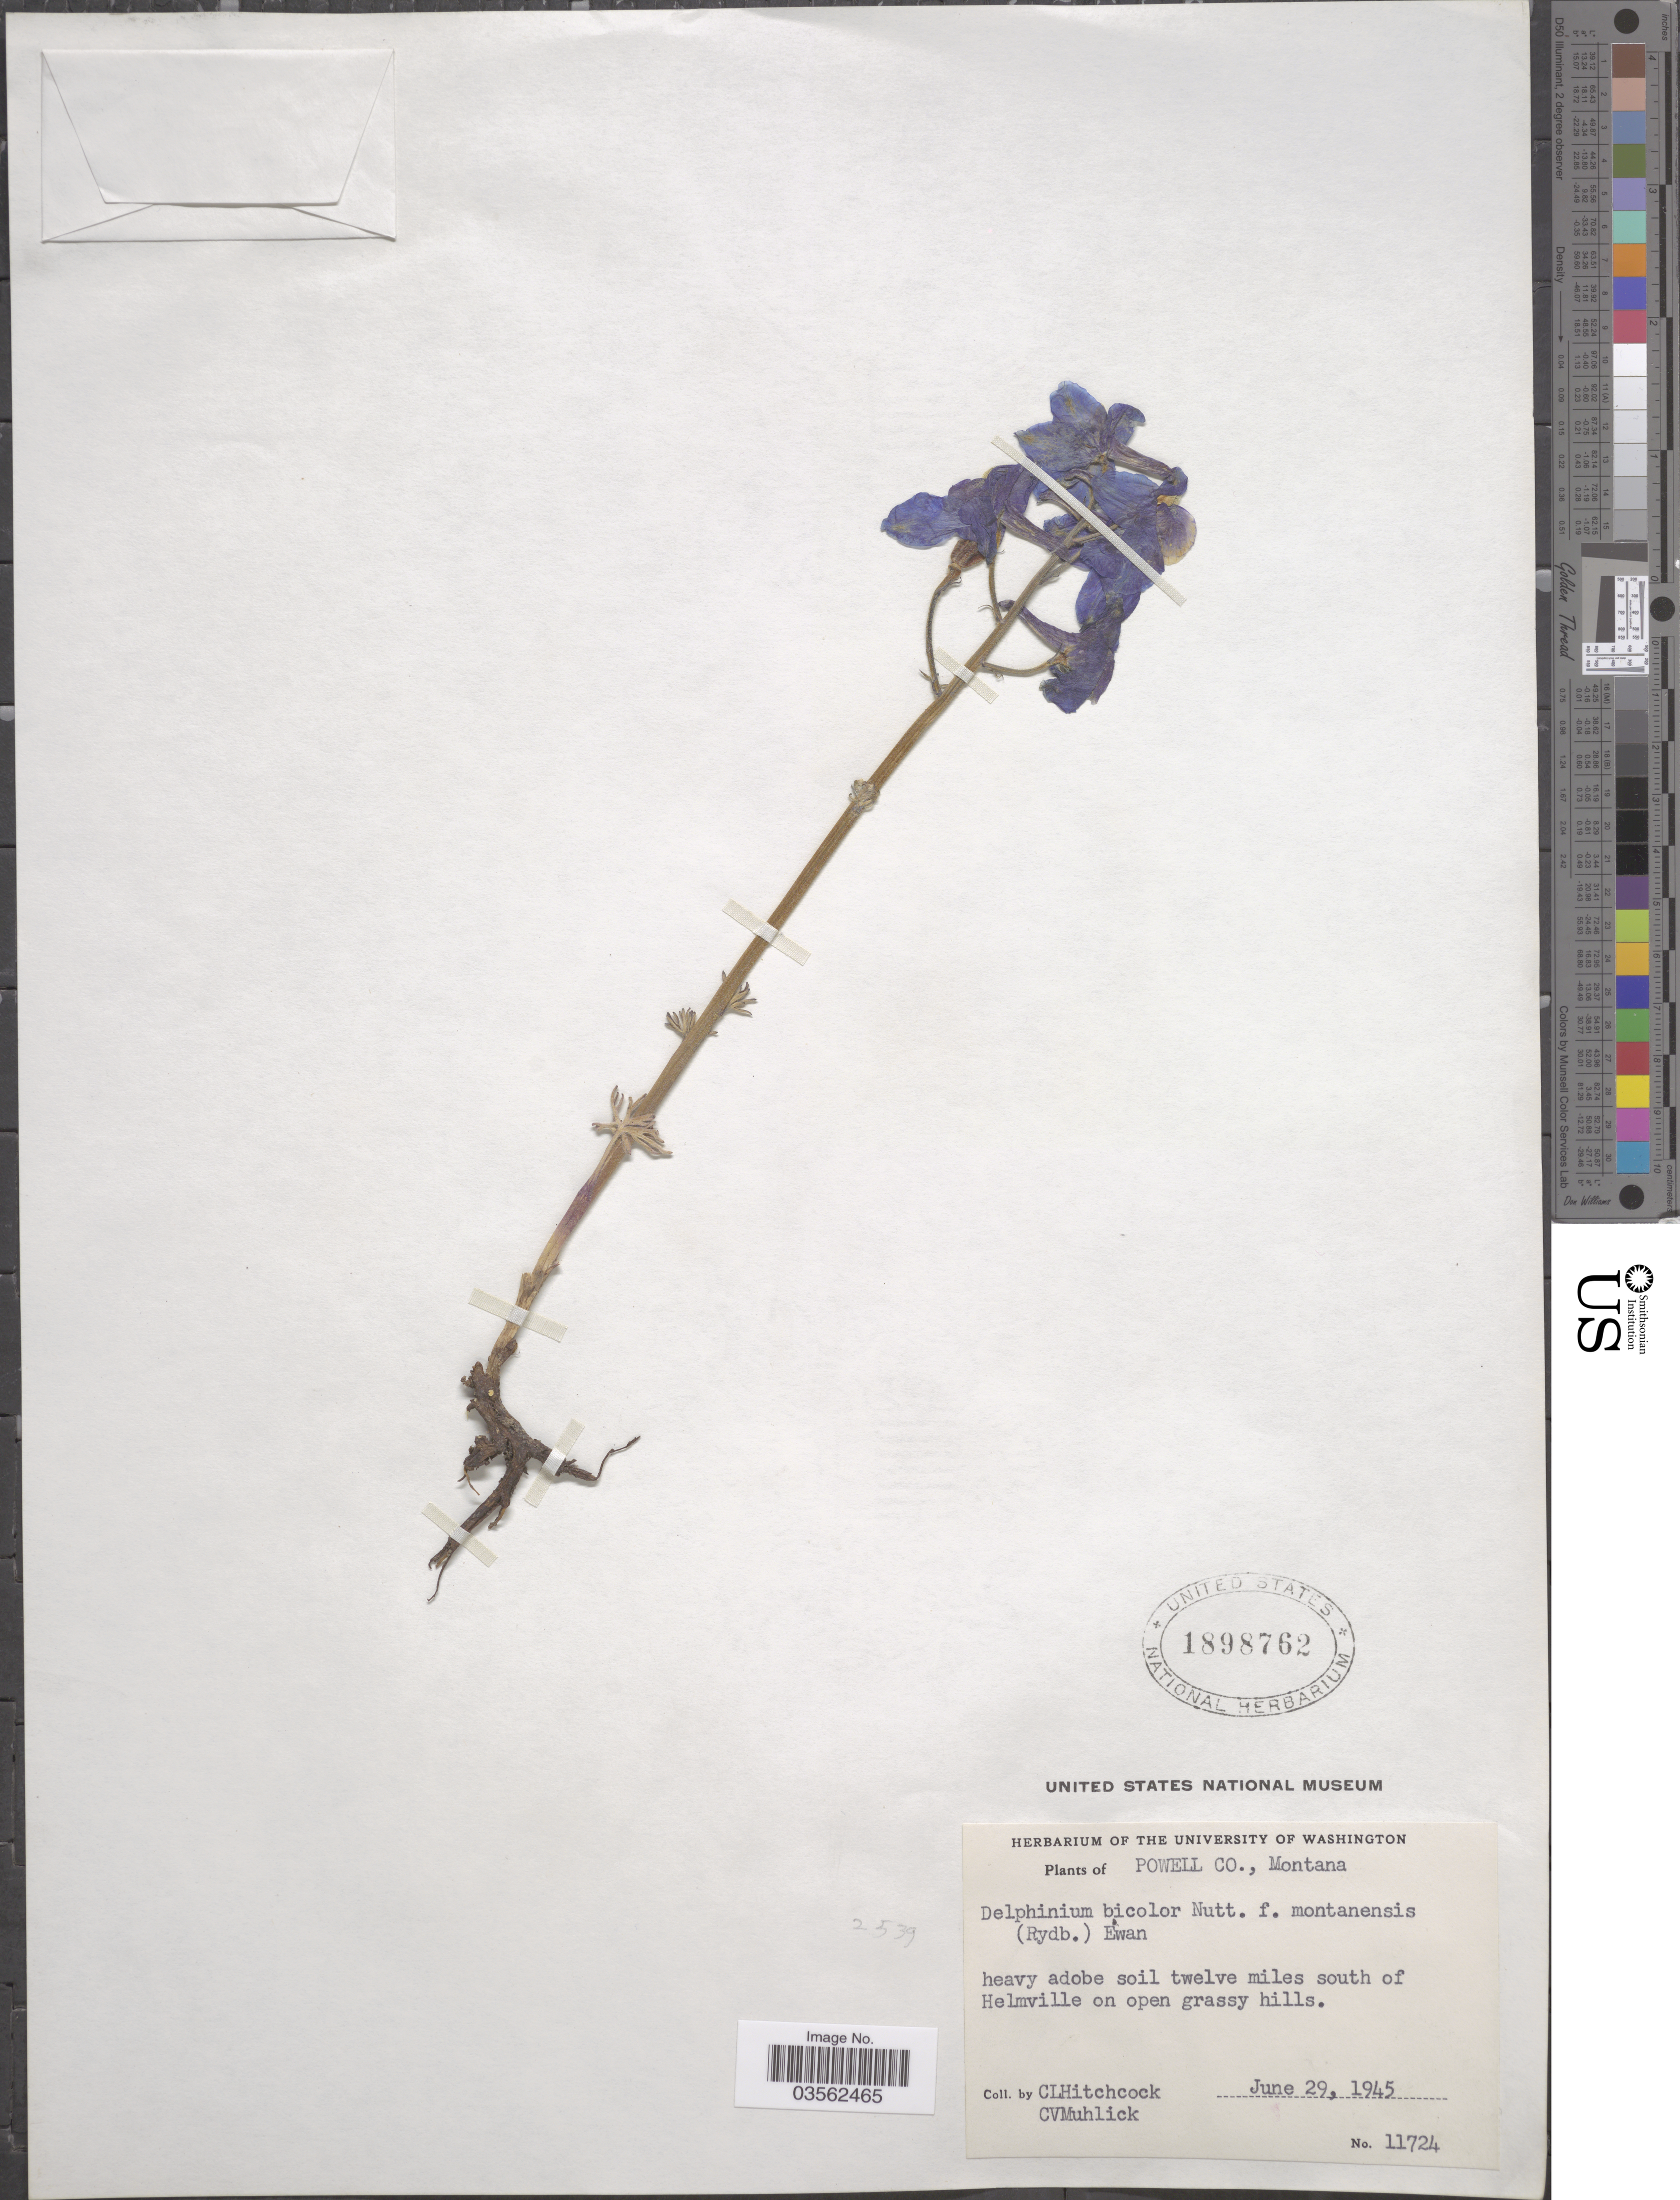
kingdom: Plantae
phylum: Tracheophyta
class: Magnoliopsida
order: Ranunculales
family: Ranunculaceae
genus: Delphinium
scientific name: Delphinium bicolor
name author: Nutt.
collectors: C. L. Hitchcock & C. V. Muhlick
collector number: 11724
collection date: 1945-06-29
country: United States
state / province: Montana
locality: Powell Co. Twelve miles south of Helmville on open grassy hills.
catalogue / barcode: US 1898762